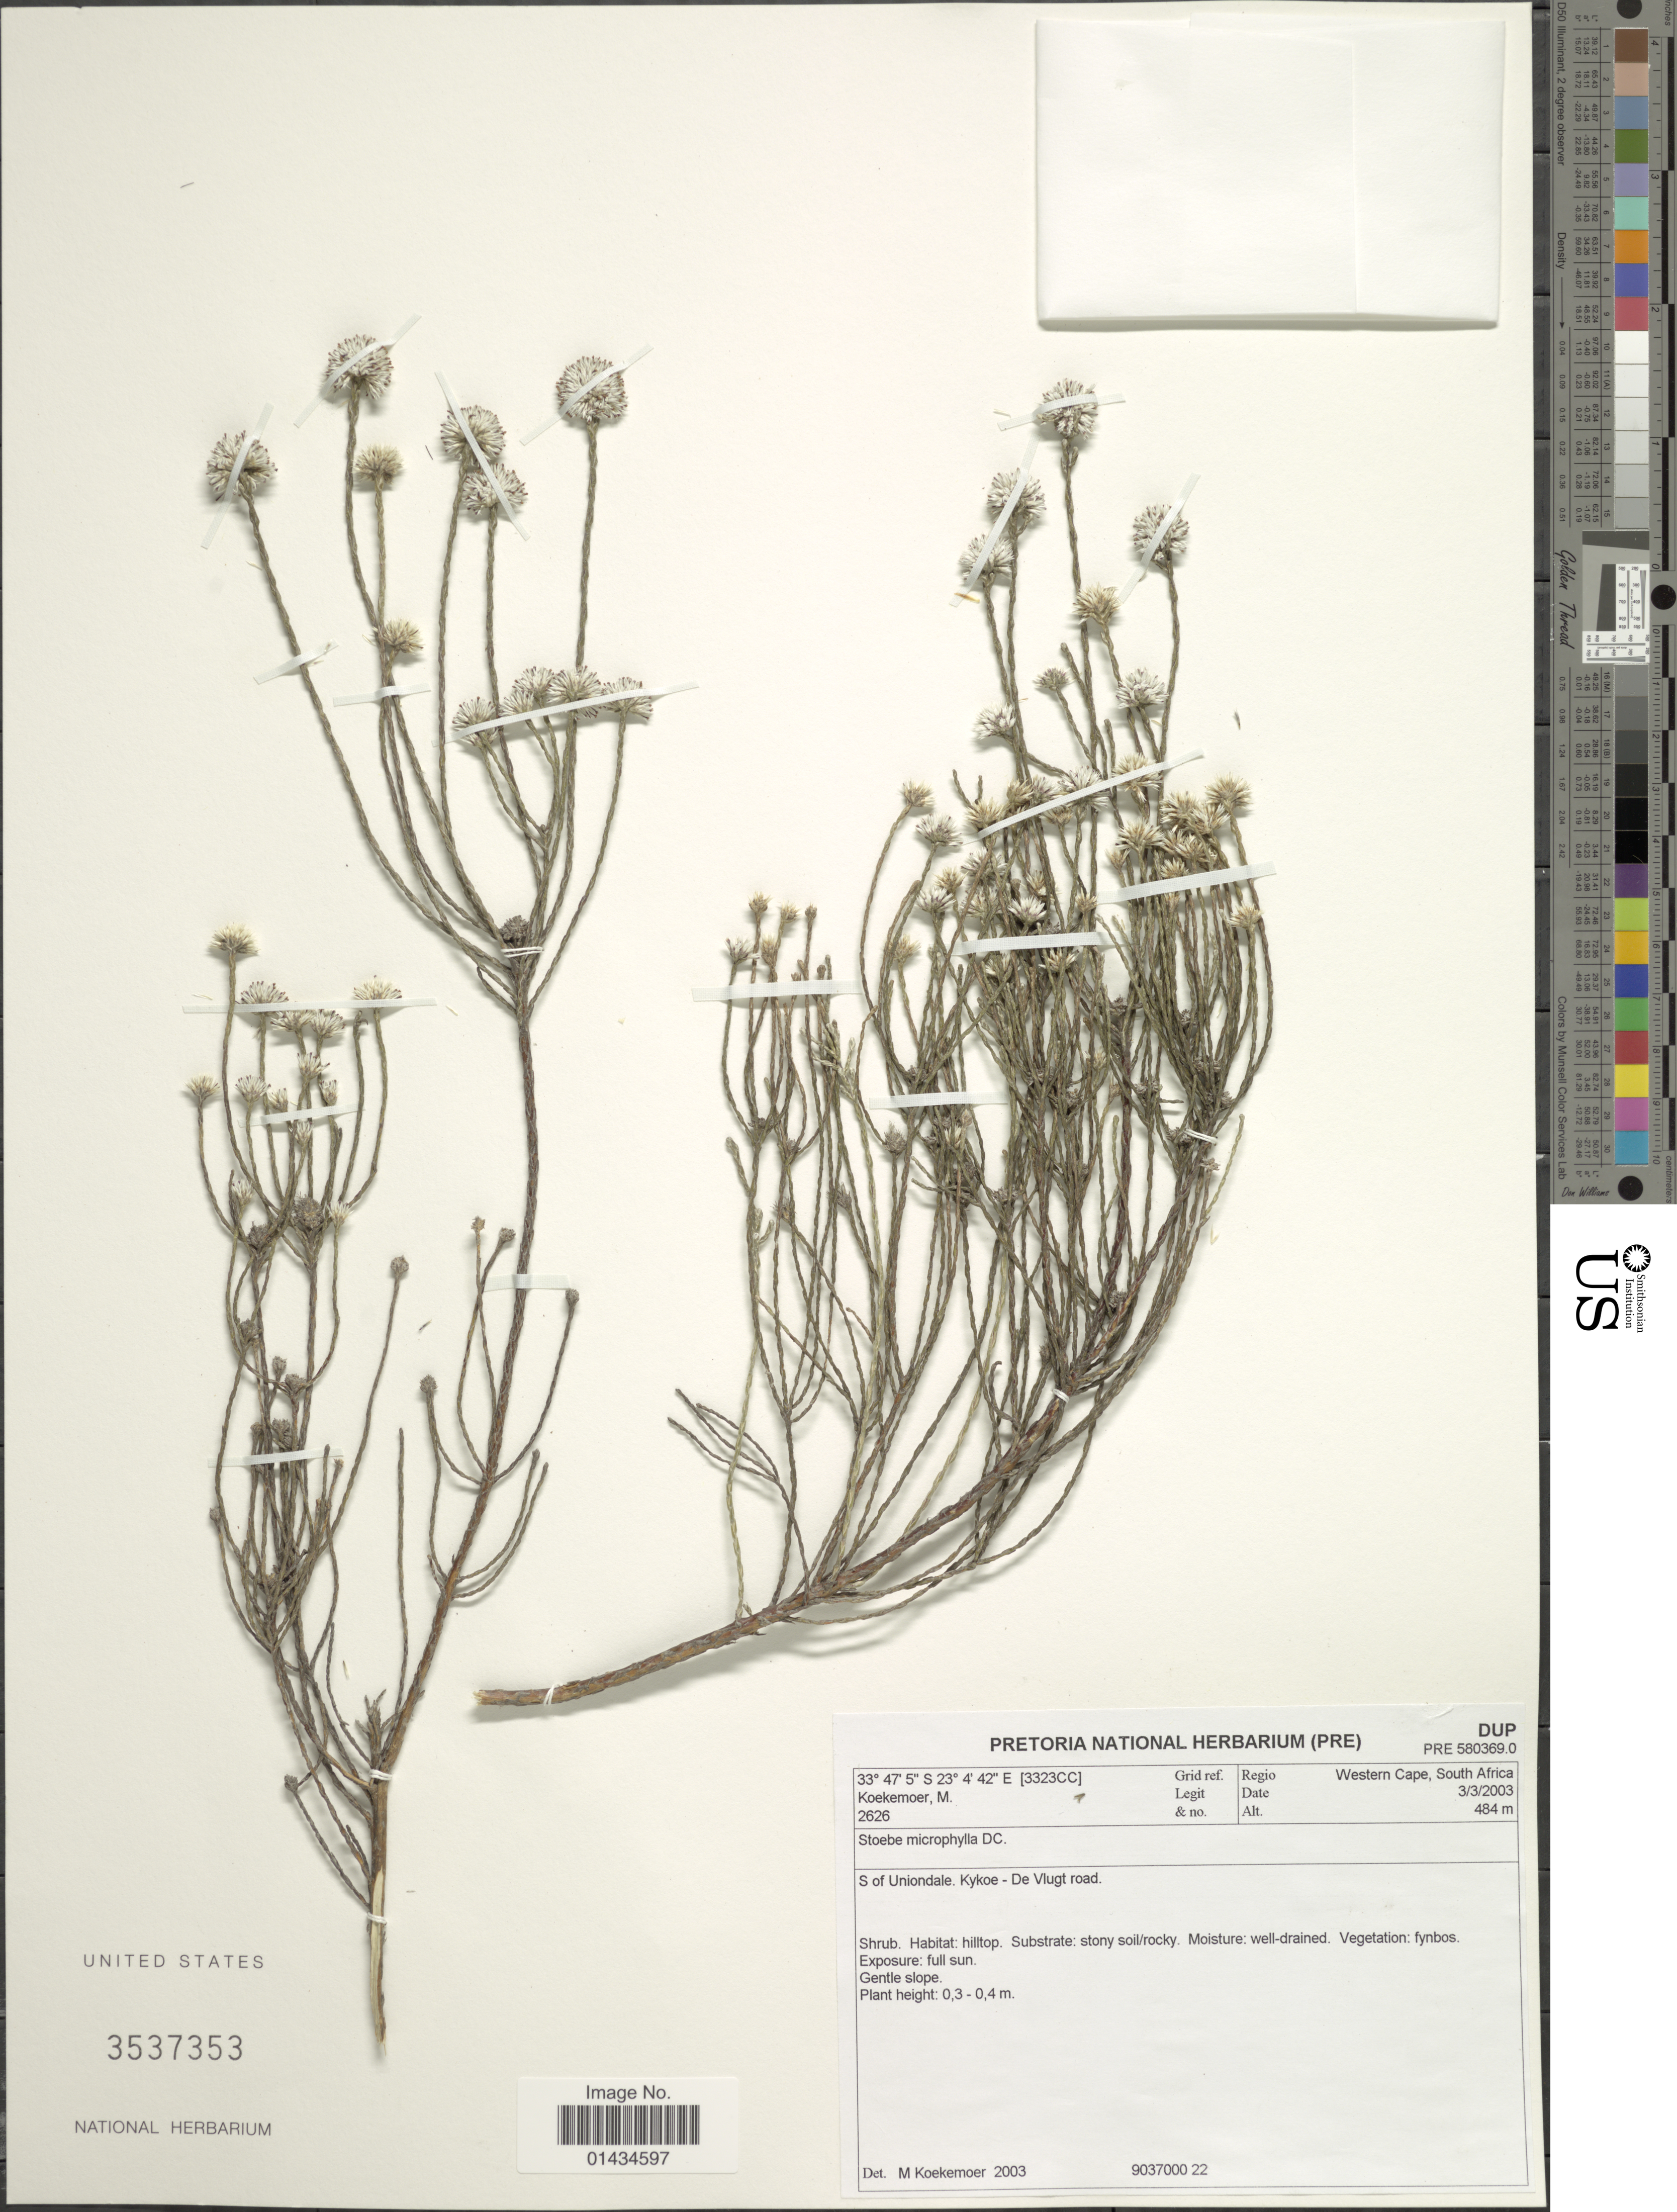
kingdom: Plantae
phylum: Tracheophyta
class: Magnoliopsida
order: Asterales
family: Asteraceae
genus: Stoebe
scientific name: Stoebe microphylla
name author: DC.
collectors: M. Koekemoer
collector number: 2626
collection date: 2003-03-03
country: South Africa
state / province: Western Cape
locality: S of Uniondale, Kykoe- De Vlugt road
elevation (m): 484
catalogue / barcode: US 3537353